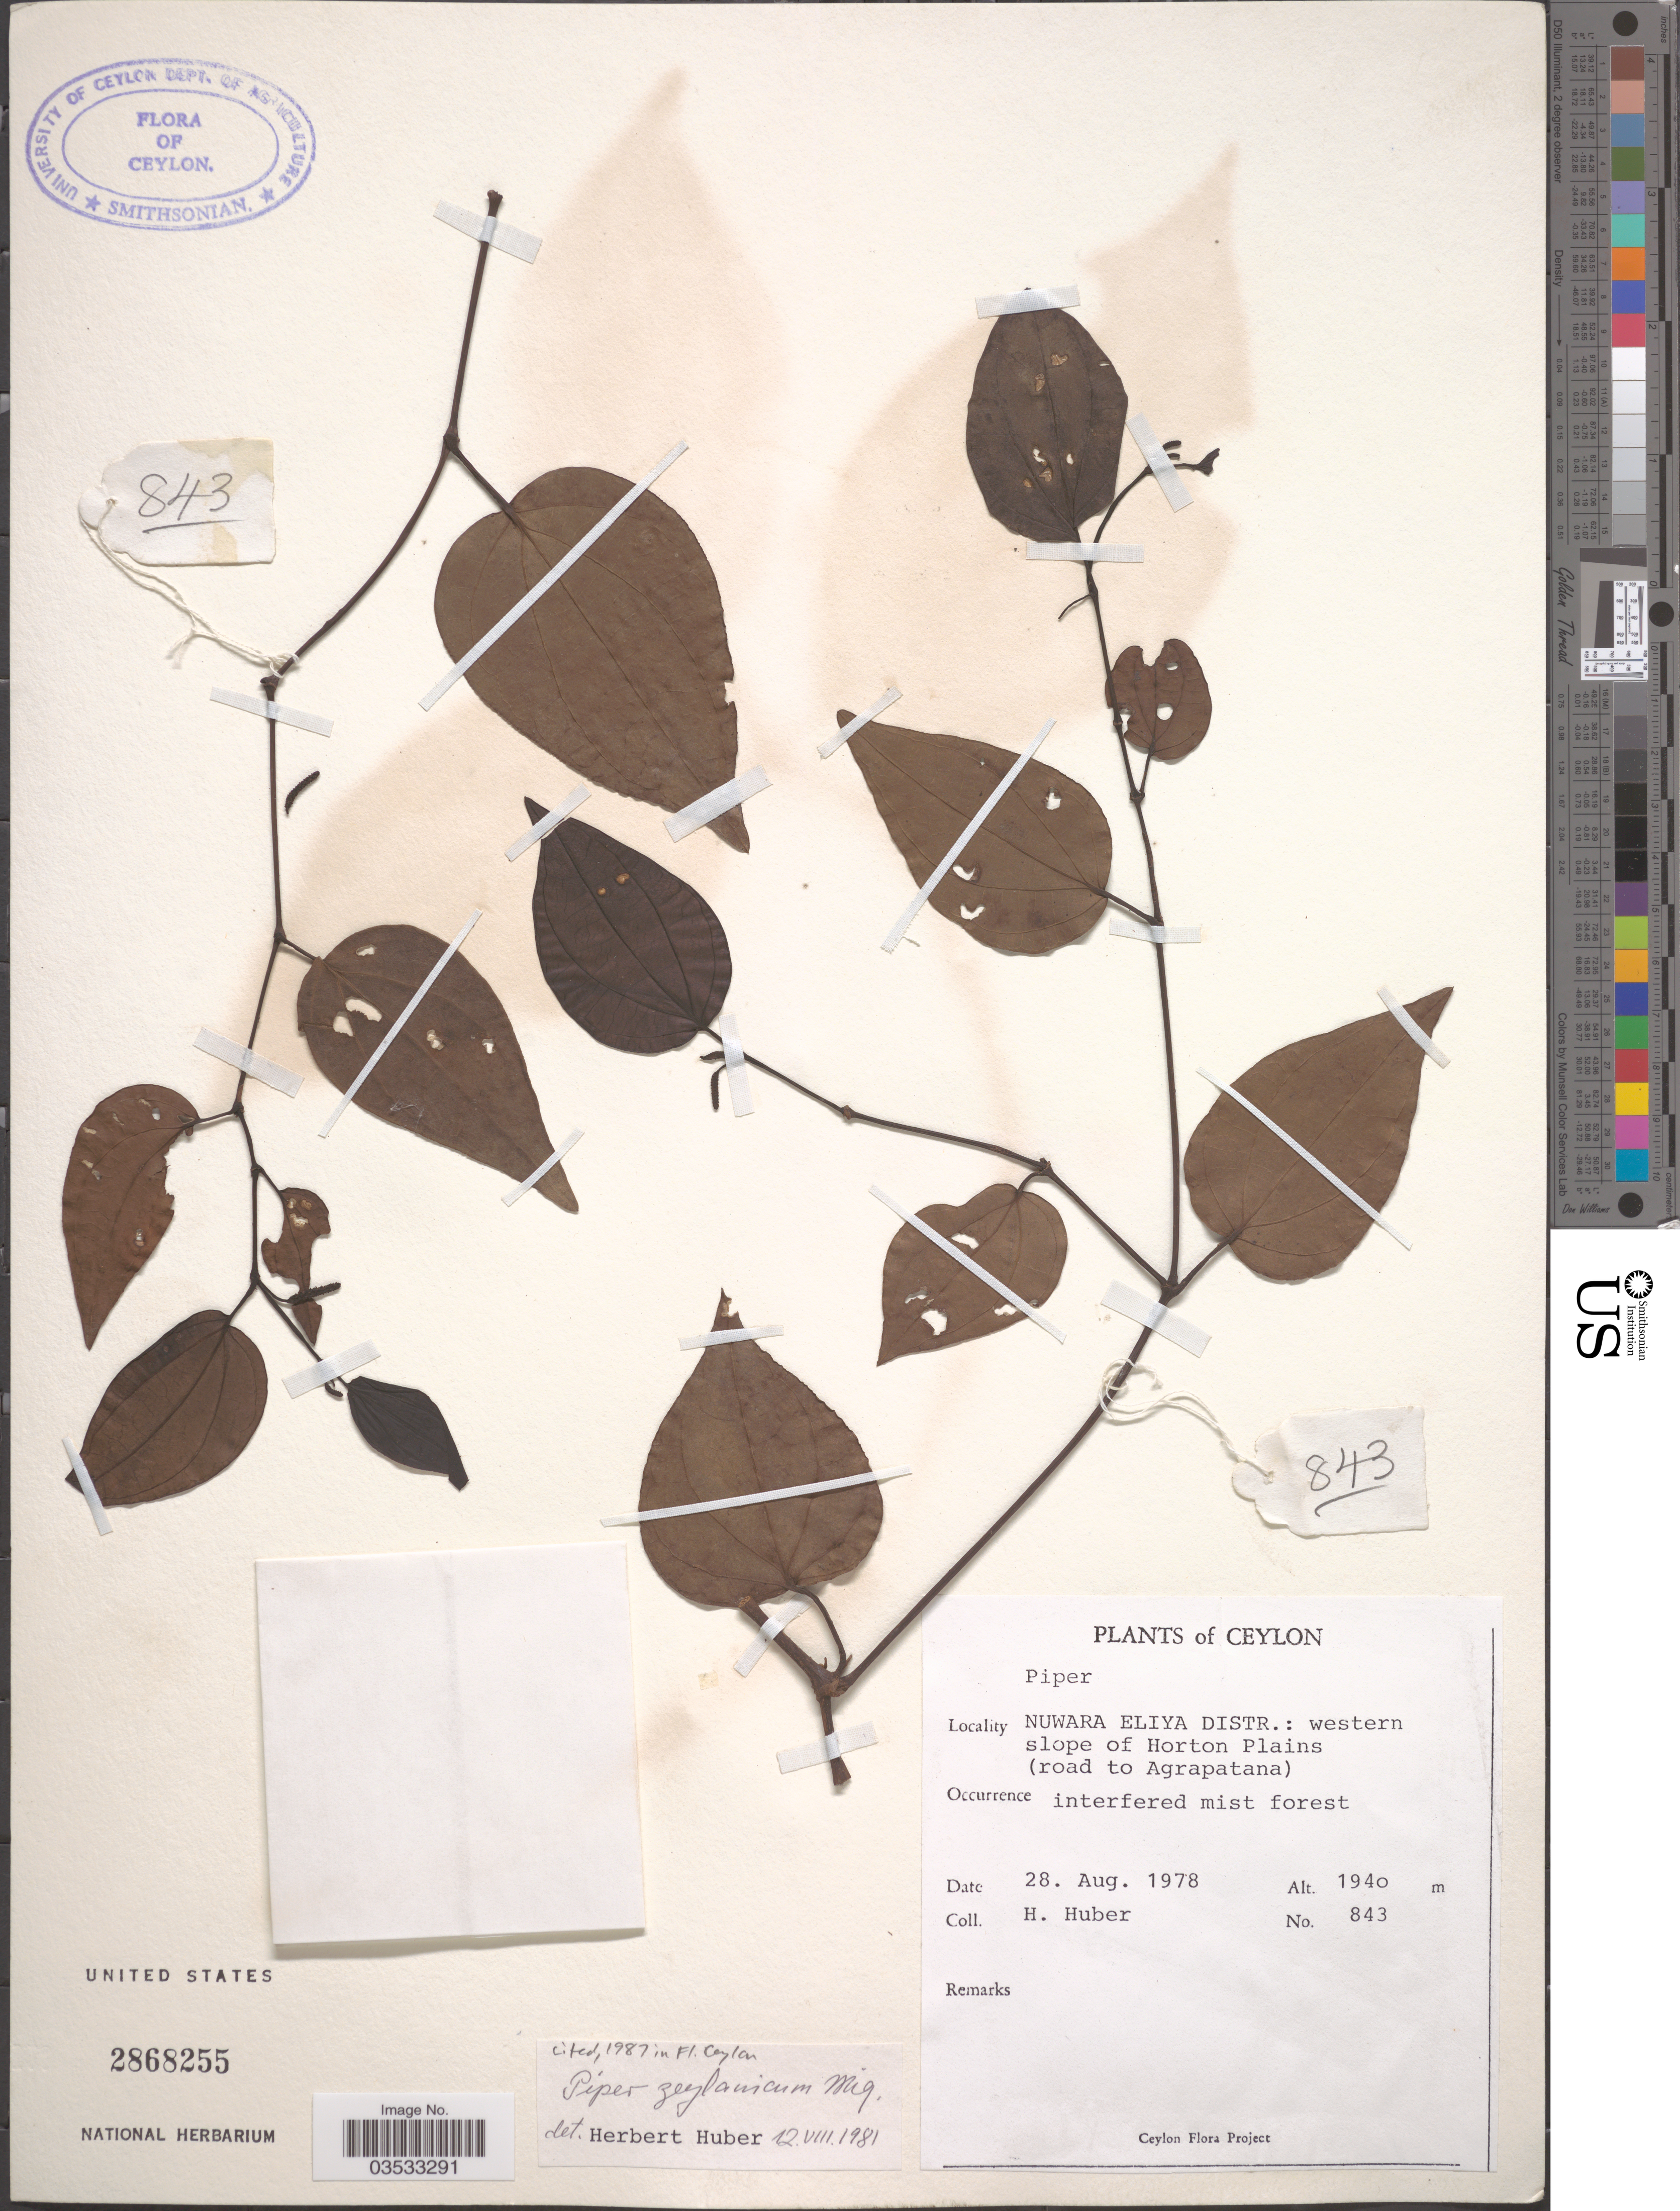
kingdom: Plantae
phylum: Tracheophyta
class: Magnoliopsida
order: Piperales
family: Piperaceae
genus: Piper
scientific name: Piper zeylanicum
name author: Miq.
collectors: H. Huber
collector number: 843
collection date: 1978-08-28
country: Sri Lanka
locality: Ceylon. Nuwara Eliya Distr.: western slope of Horton Plains (road to Agrapatana).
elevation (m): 1940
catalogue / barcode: US 2868255